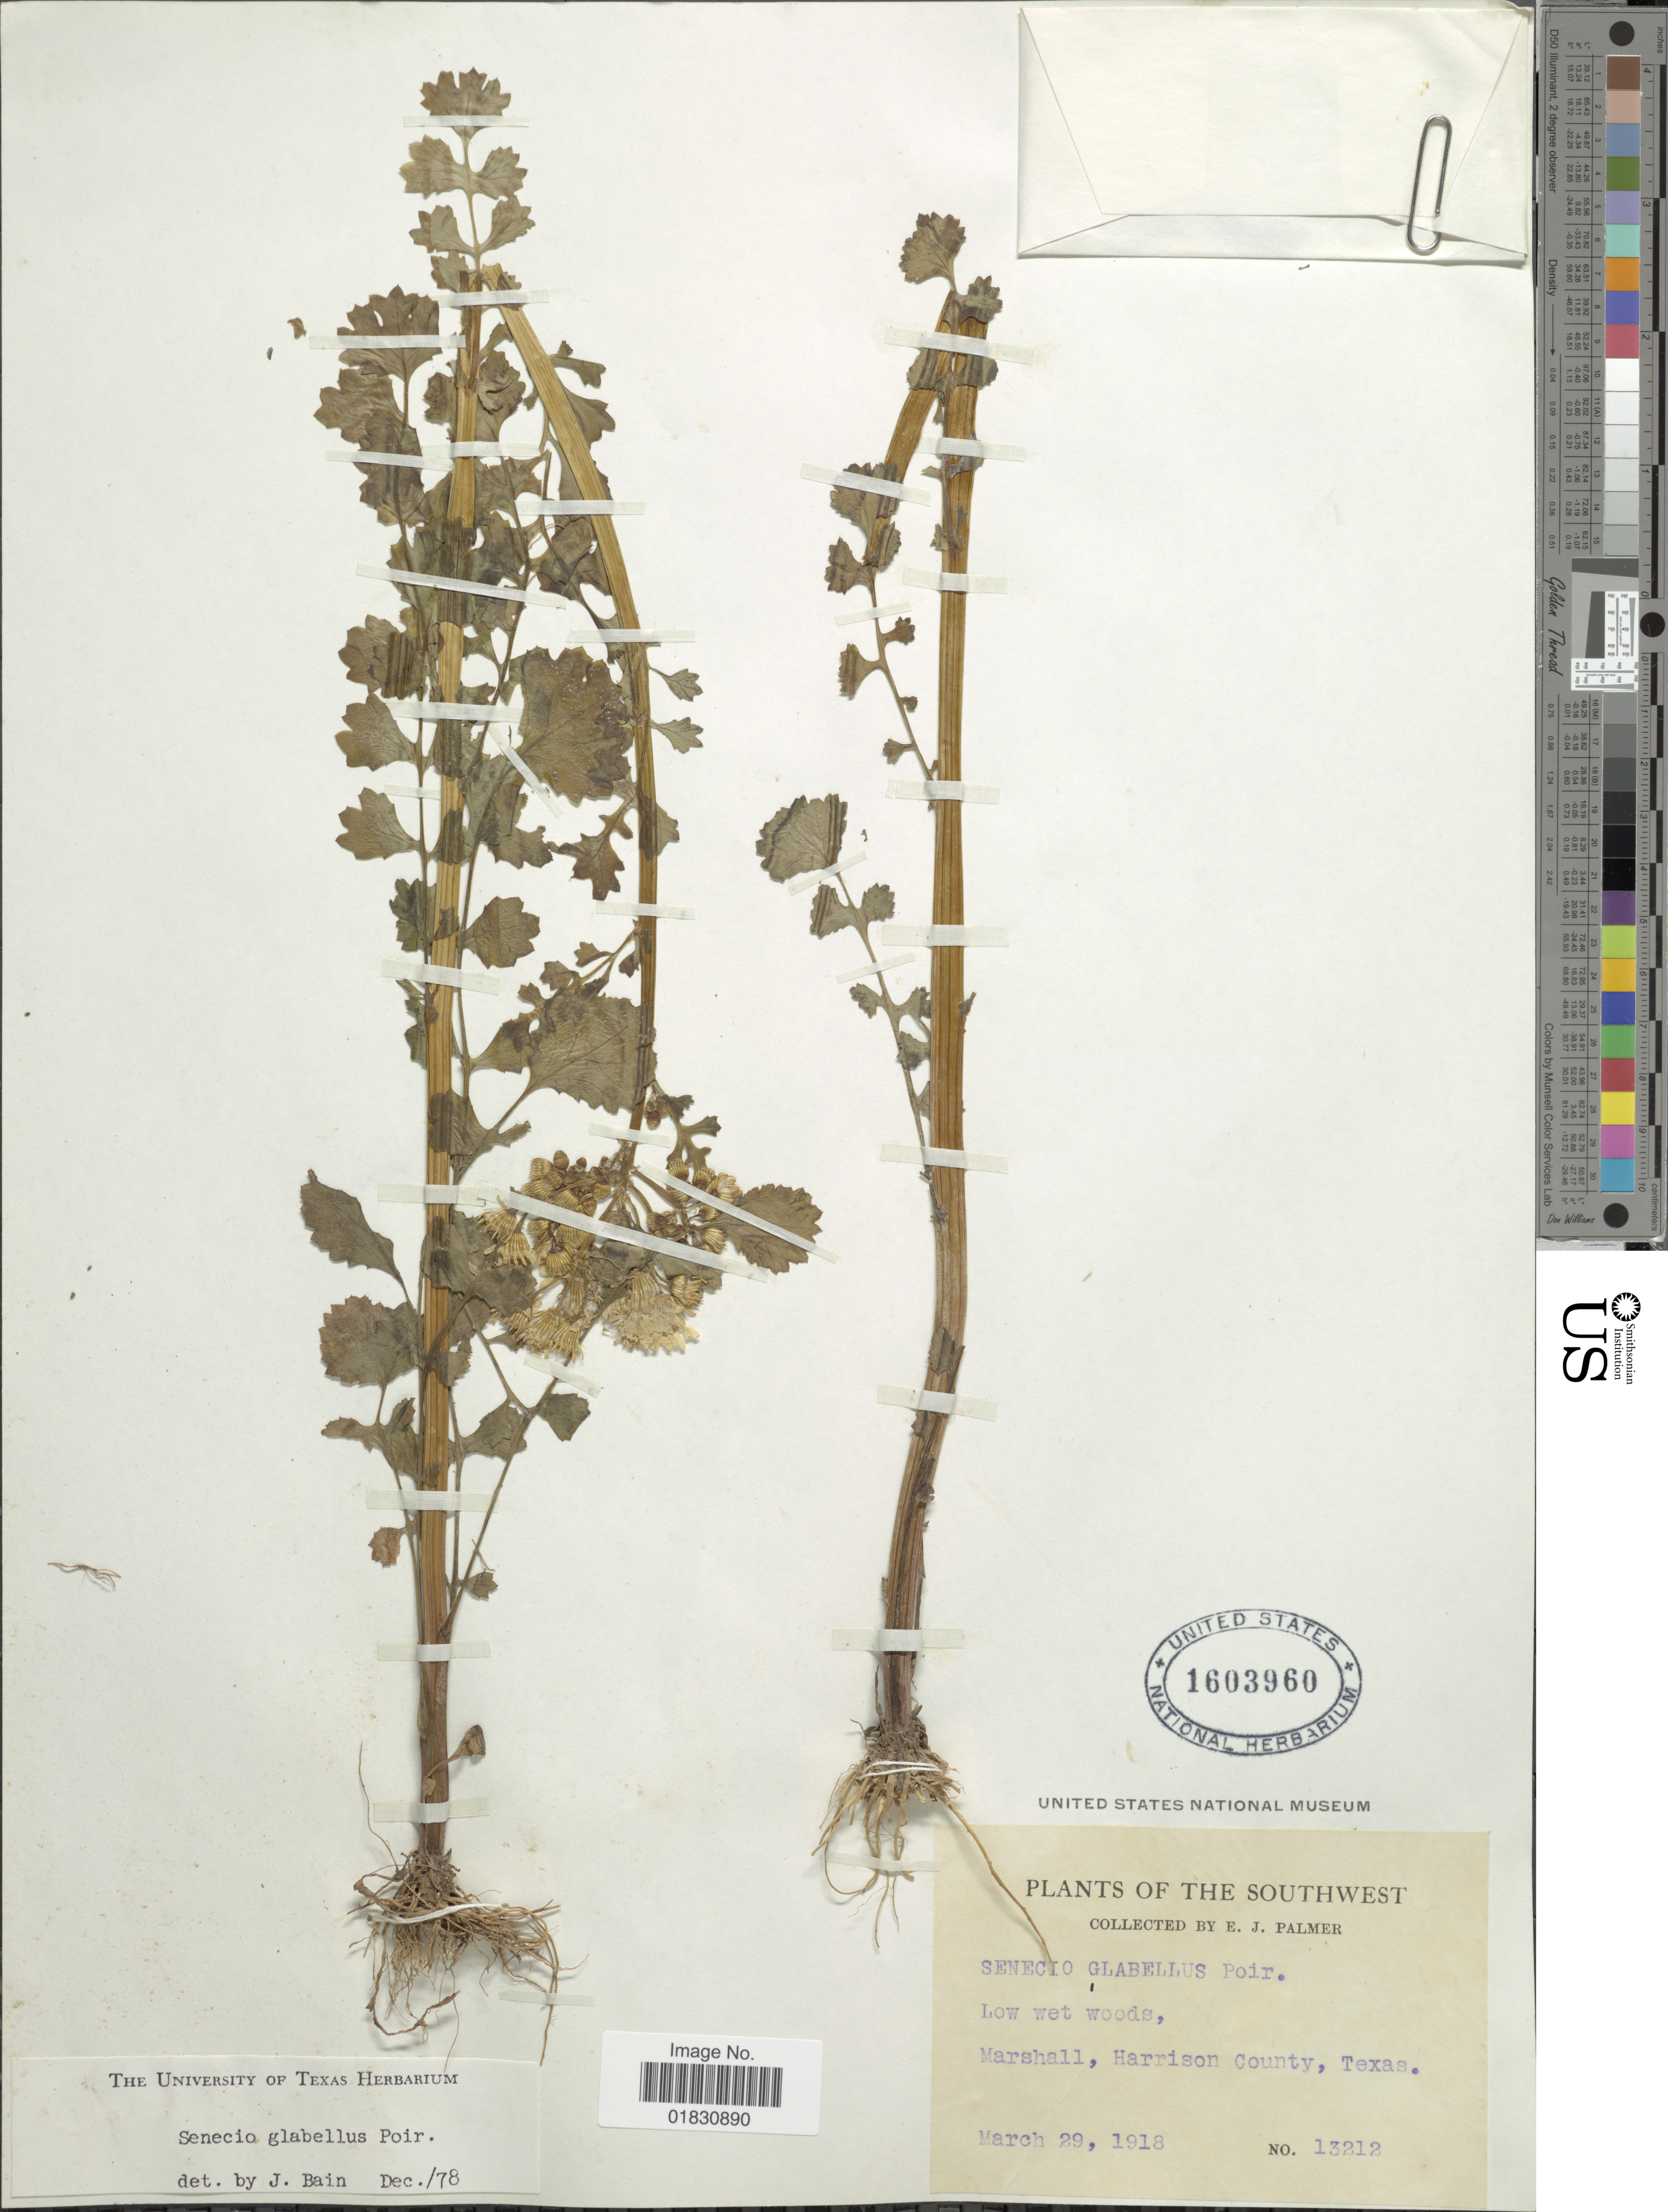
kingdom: Plantae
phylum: Tracheophyta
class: Magnoliopsida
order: Asterales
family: Asteraceae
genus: Packera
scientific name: Packera glabella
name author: (Poir.) C. Jeffrey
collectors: E. J. Palmer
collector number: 13212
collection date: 1918-03-29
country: United States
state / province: Texas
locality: The Southwest, Marshall, Harrison County, Texas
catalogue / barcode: US 1603960